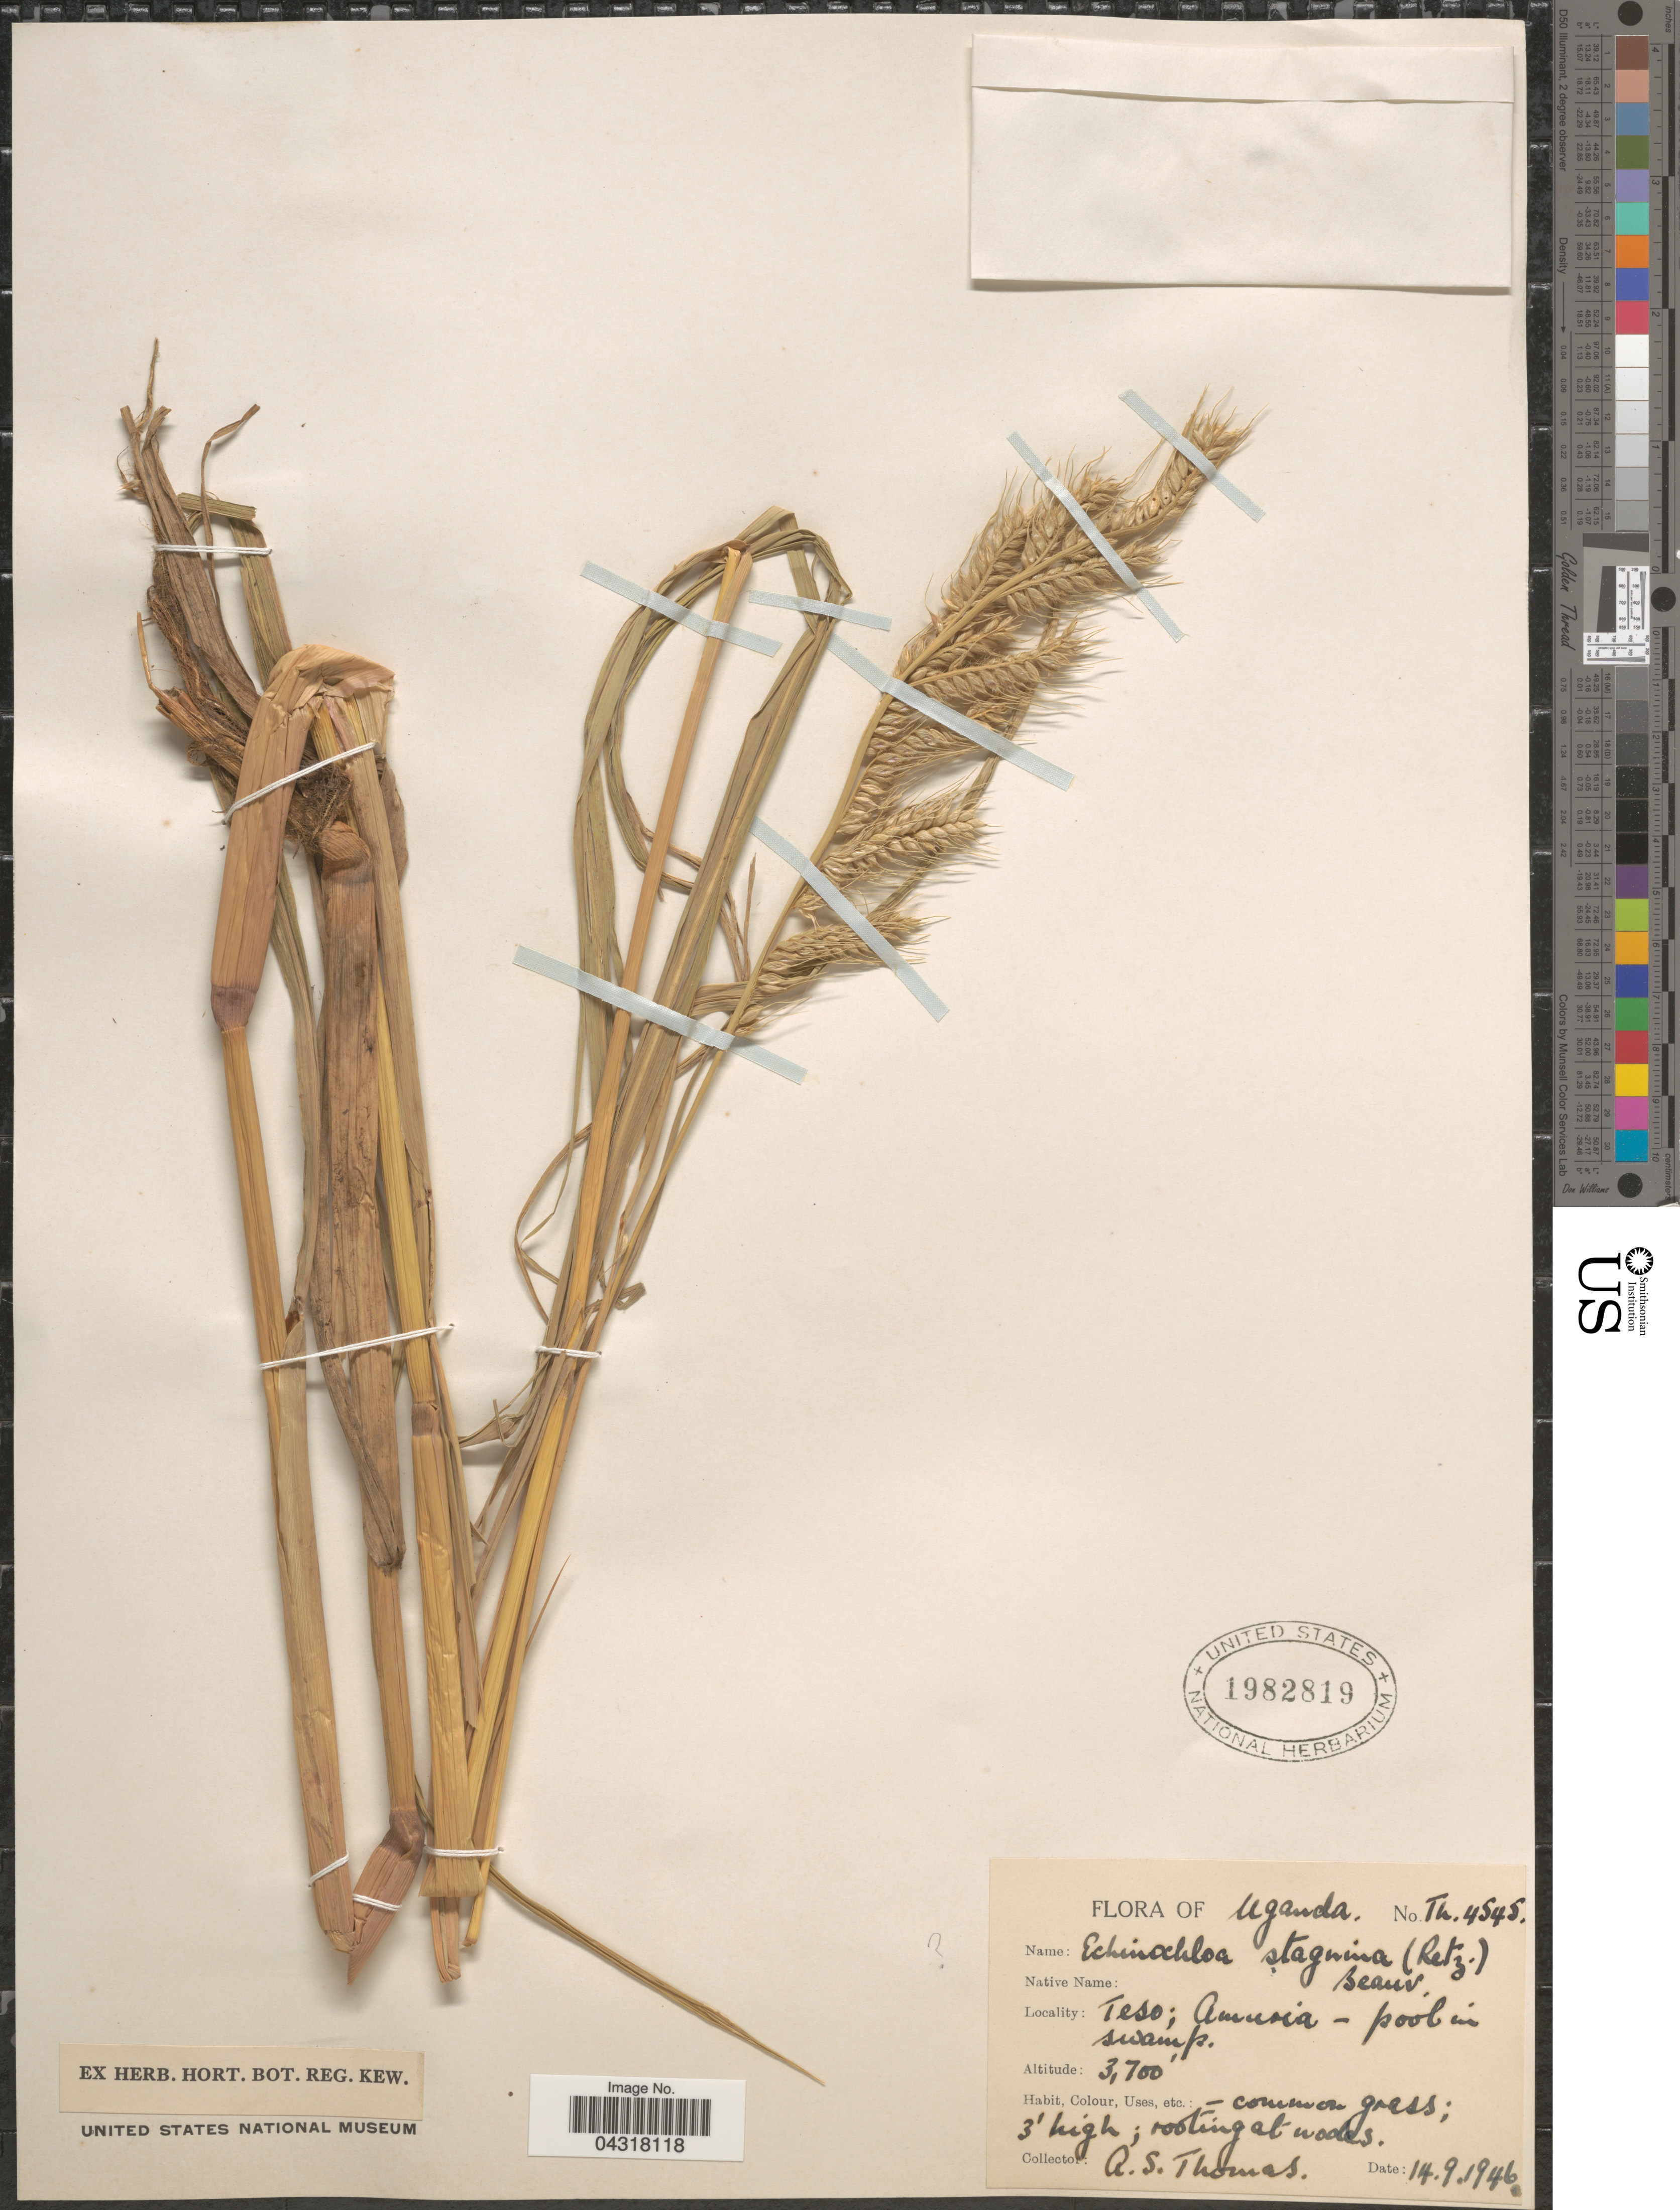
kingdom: Plantae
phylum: Tracheophyta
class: Liliopsida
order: Poales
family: Poaceae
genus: Echinochloa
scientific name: Echinochloa stagnina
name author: (Retz.) P. Beauv.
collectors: A. Thomas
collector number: Th4545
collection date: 1946-09-14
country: Uganda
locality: Teso; Amuria.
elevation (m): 1128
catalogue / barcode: US 1982819